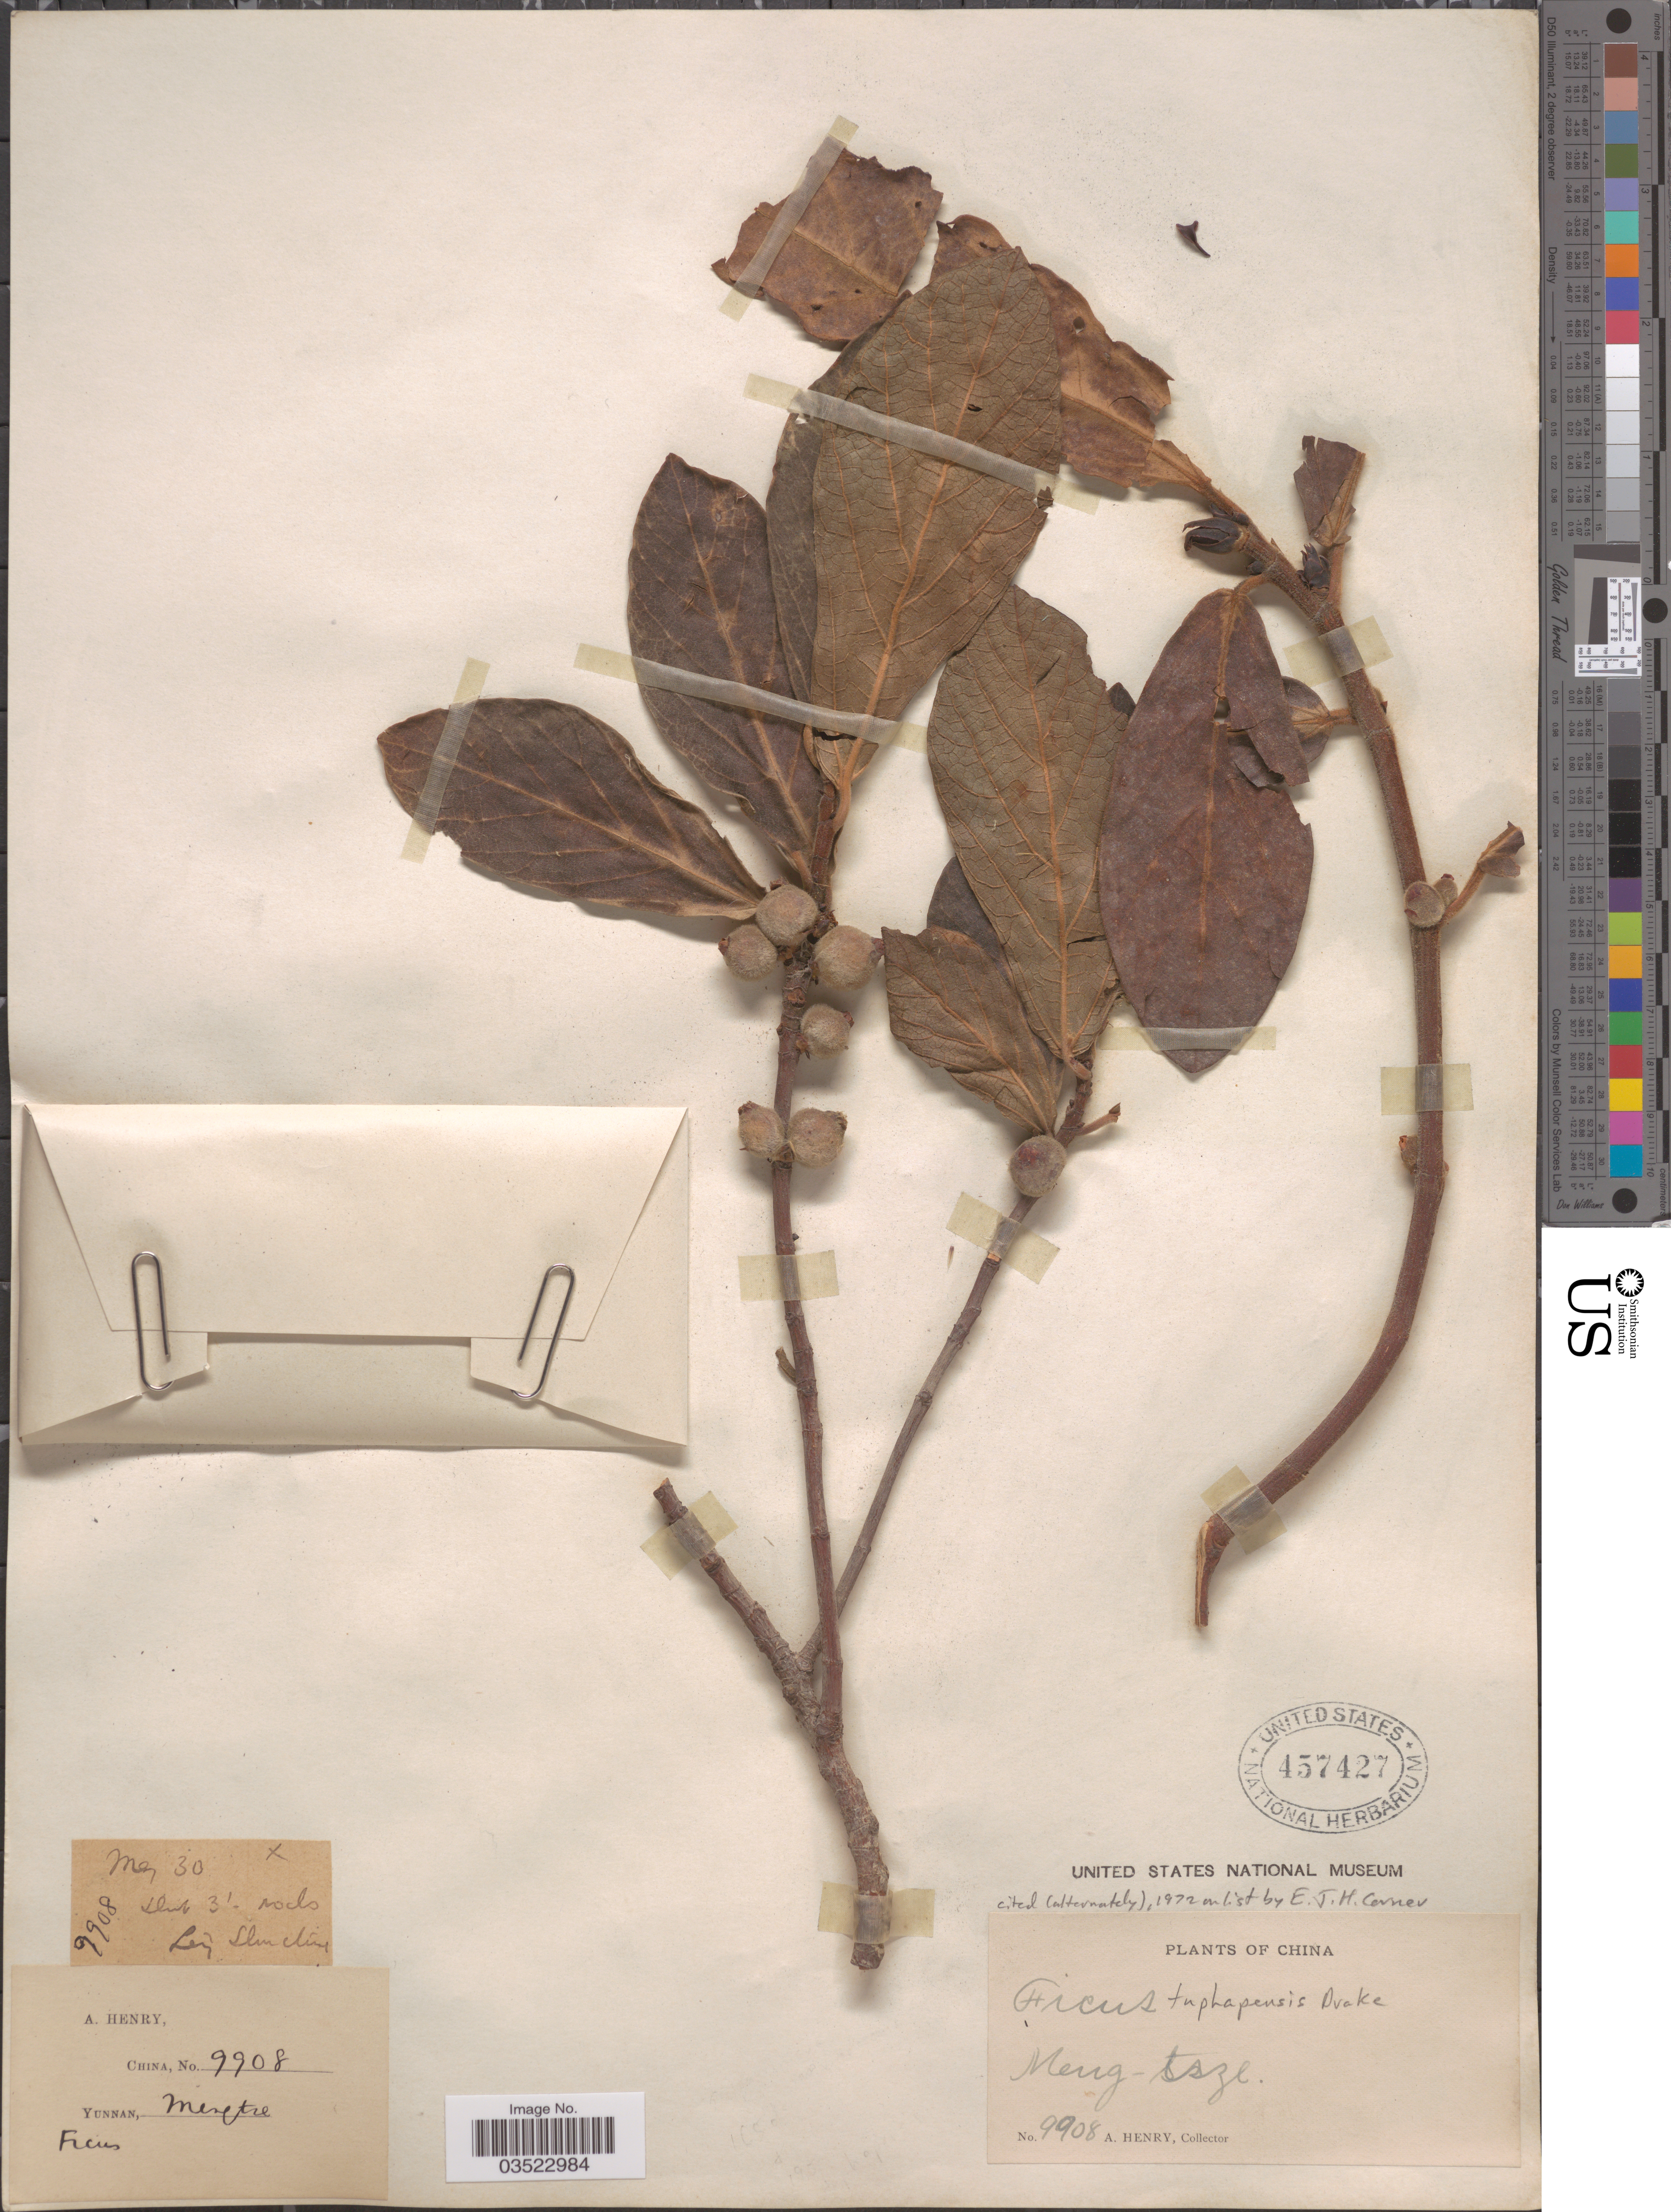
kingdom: Plantae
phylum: Tracheophyta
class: Magnoliopsida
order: Rosales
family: Moraceae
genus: Ficus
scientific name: Ficus tuphapensis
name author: Drake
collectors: A. Henry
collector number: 9908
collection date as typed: Transcribed d/m/y: /5/30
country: China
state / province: Yunnan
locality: Meng-tsze.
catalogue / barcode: US 457427